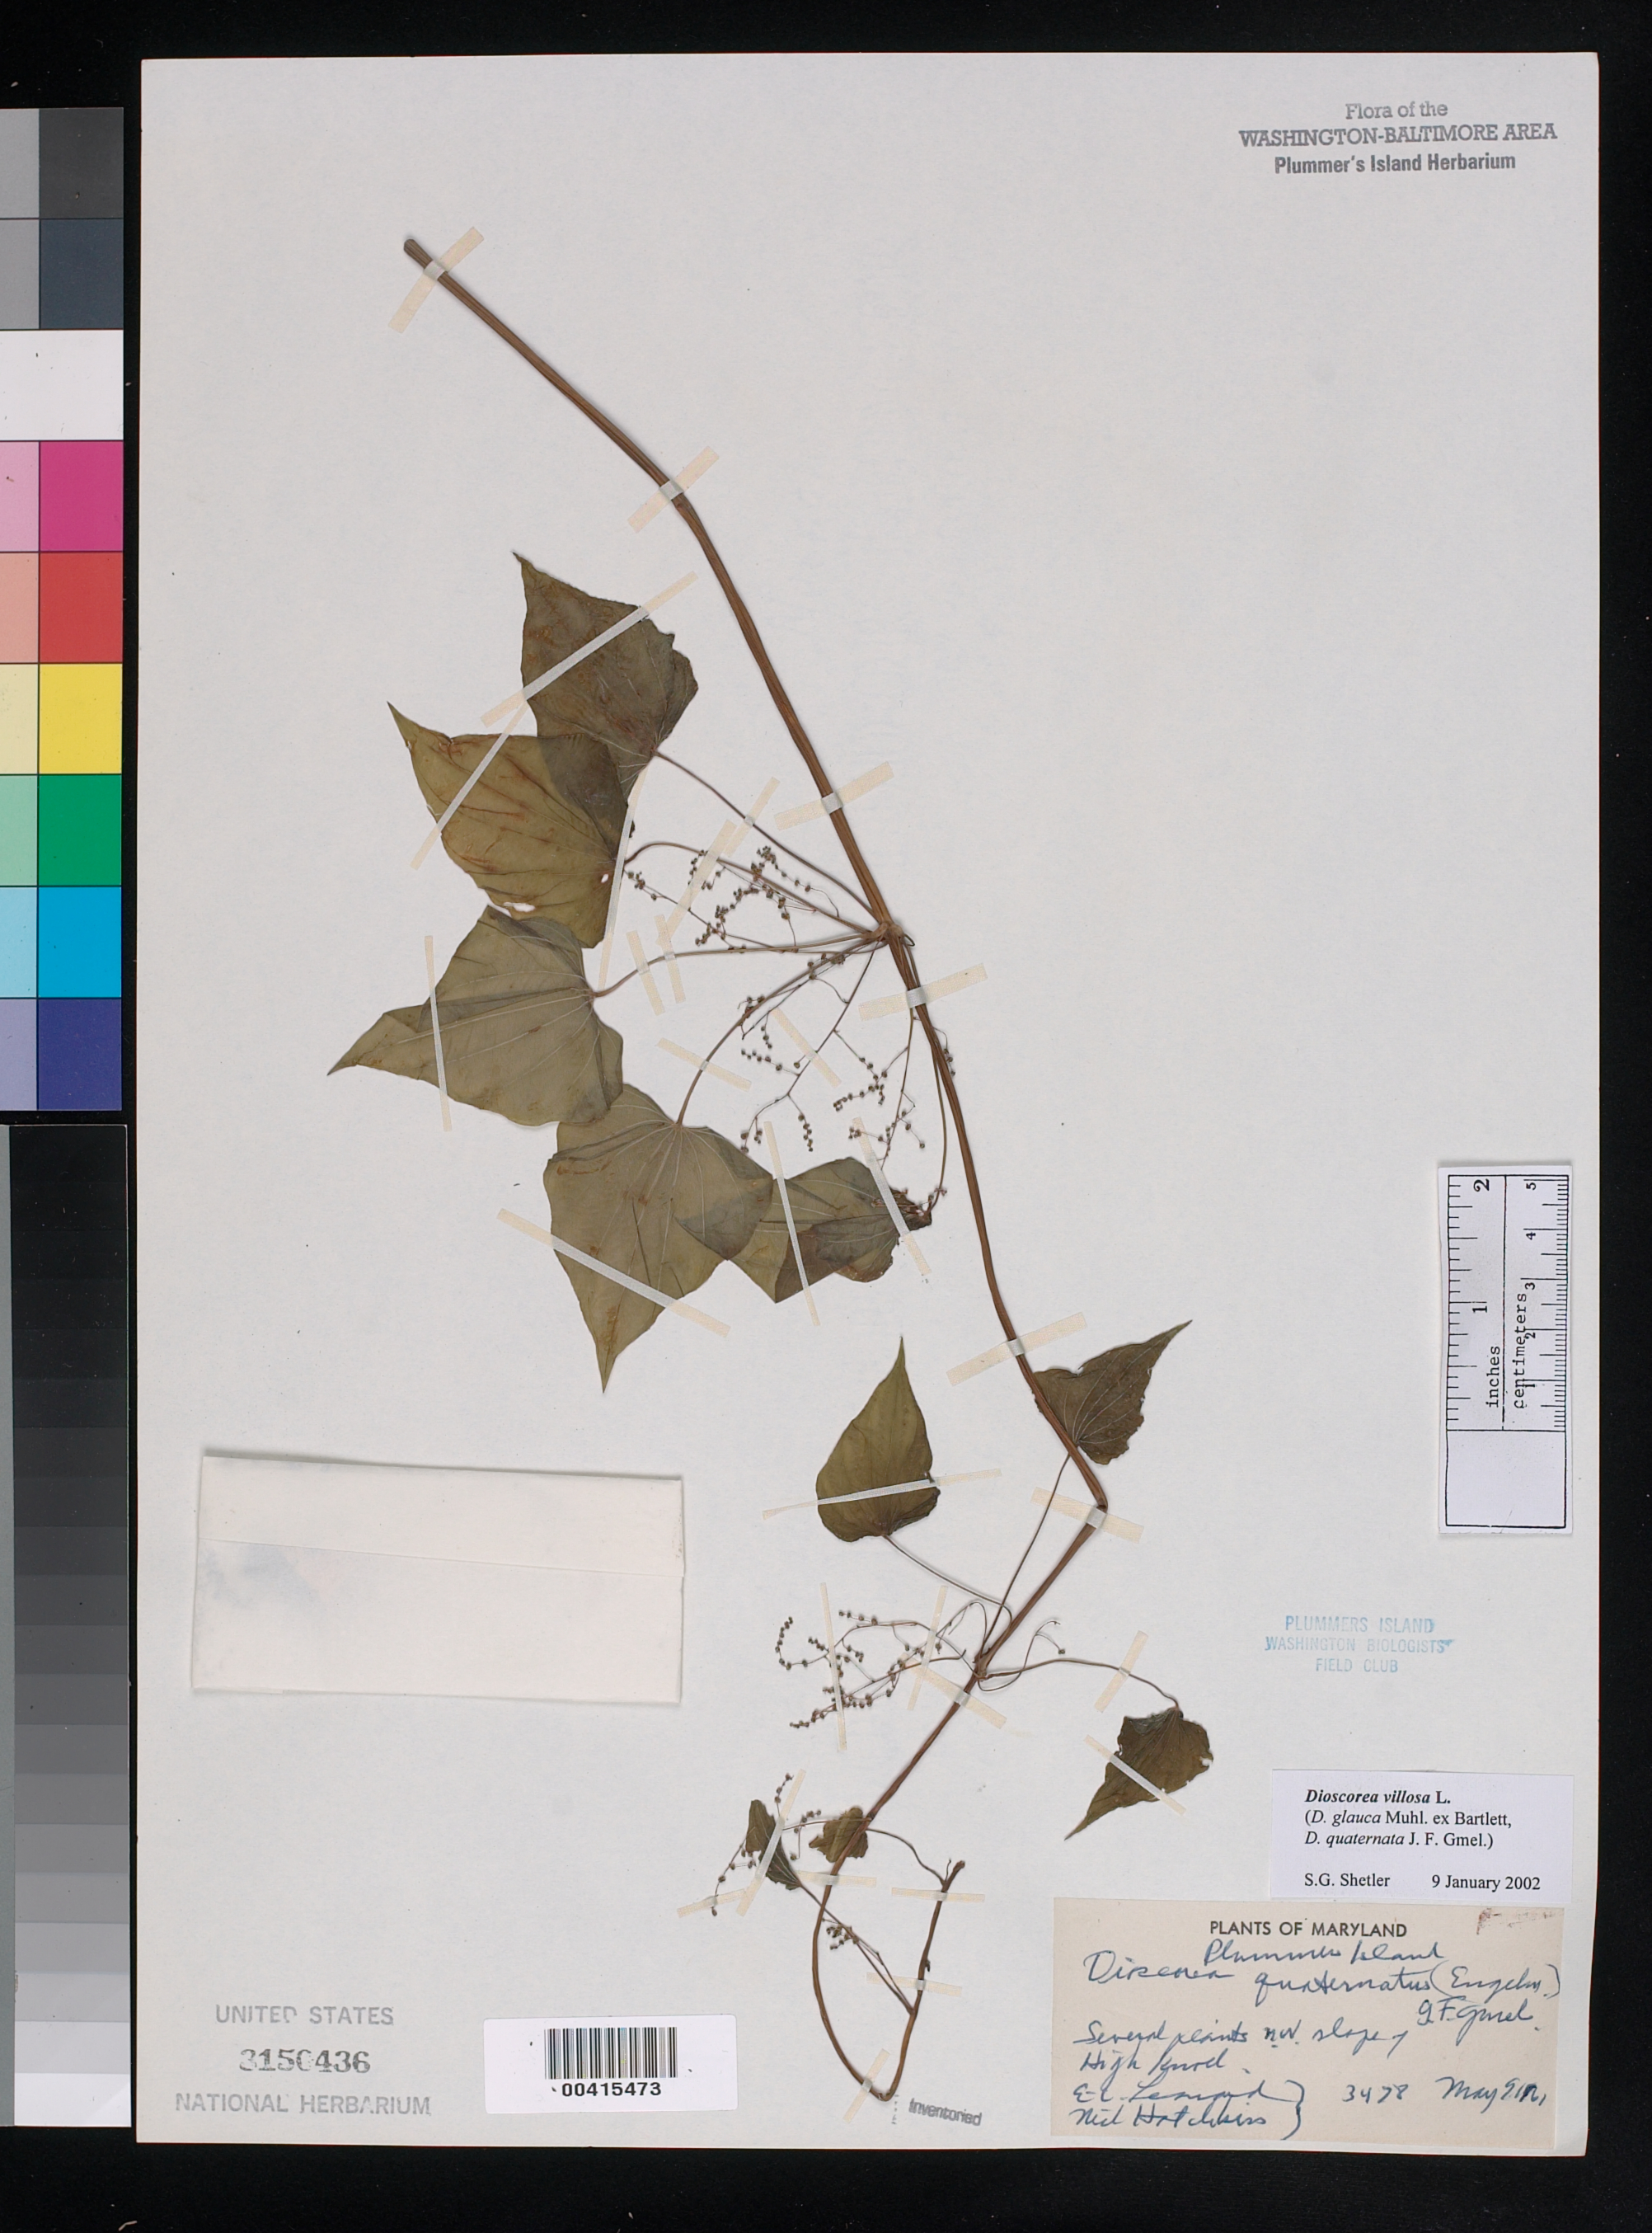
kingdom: Plantae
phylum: Tracheophyta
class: Liliopsida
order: Dioscoreales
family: Dioscoreaceae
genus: Dioscorea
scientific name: Dioscorea villosa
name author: L.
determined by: Shetler, Stanwyn G., (US), NMNH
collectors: E. C. Leonard & N. Hotchkiss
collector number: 3478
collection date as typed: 09 May 1961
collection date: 1961-05-09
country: United States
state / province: Maryland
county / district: Montgomery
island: Plummers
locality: Plummer's Island, on high knoll C. & O. Canal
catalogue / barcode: US 3150436